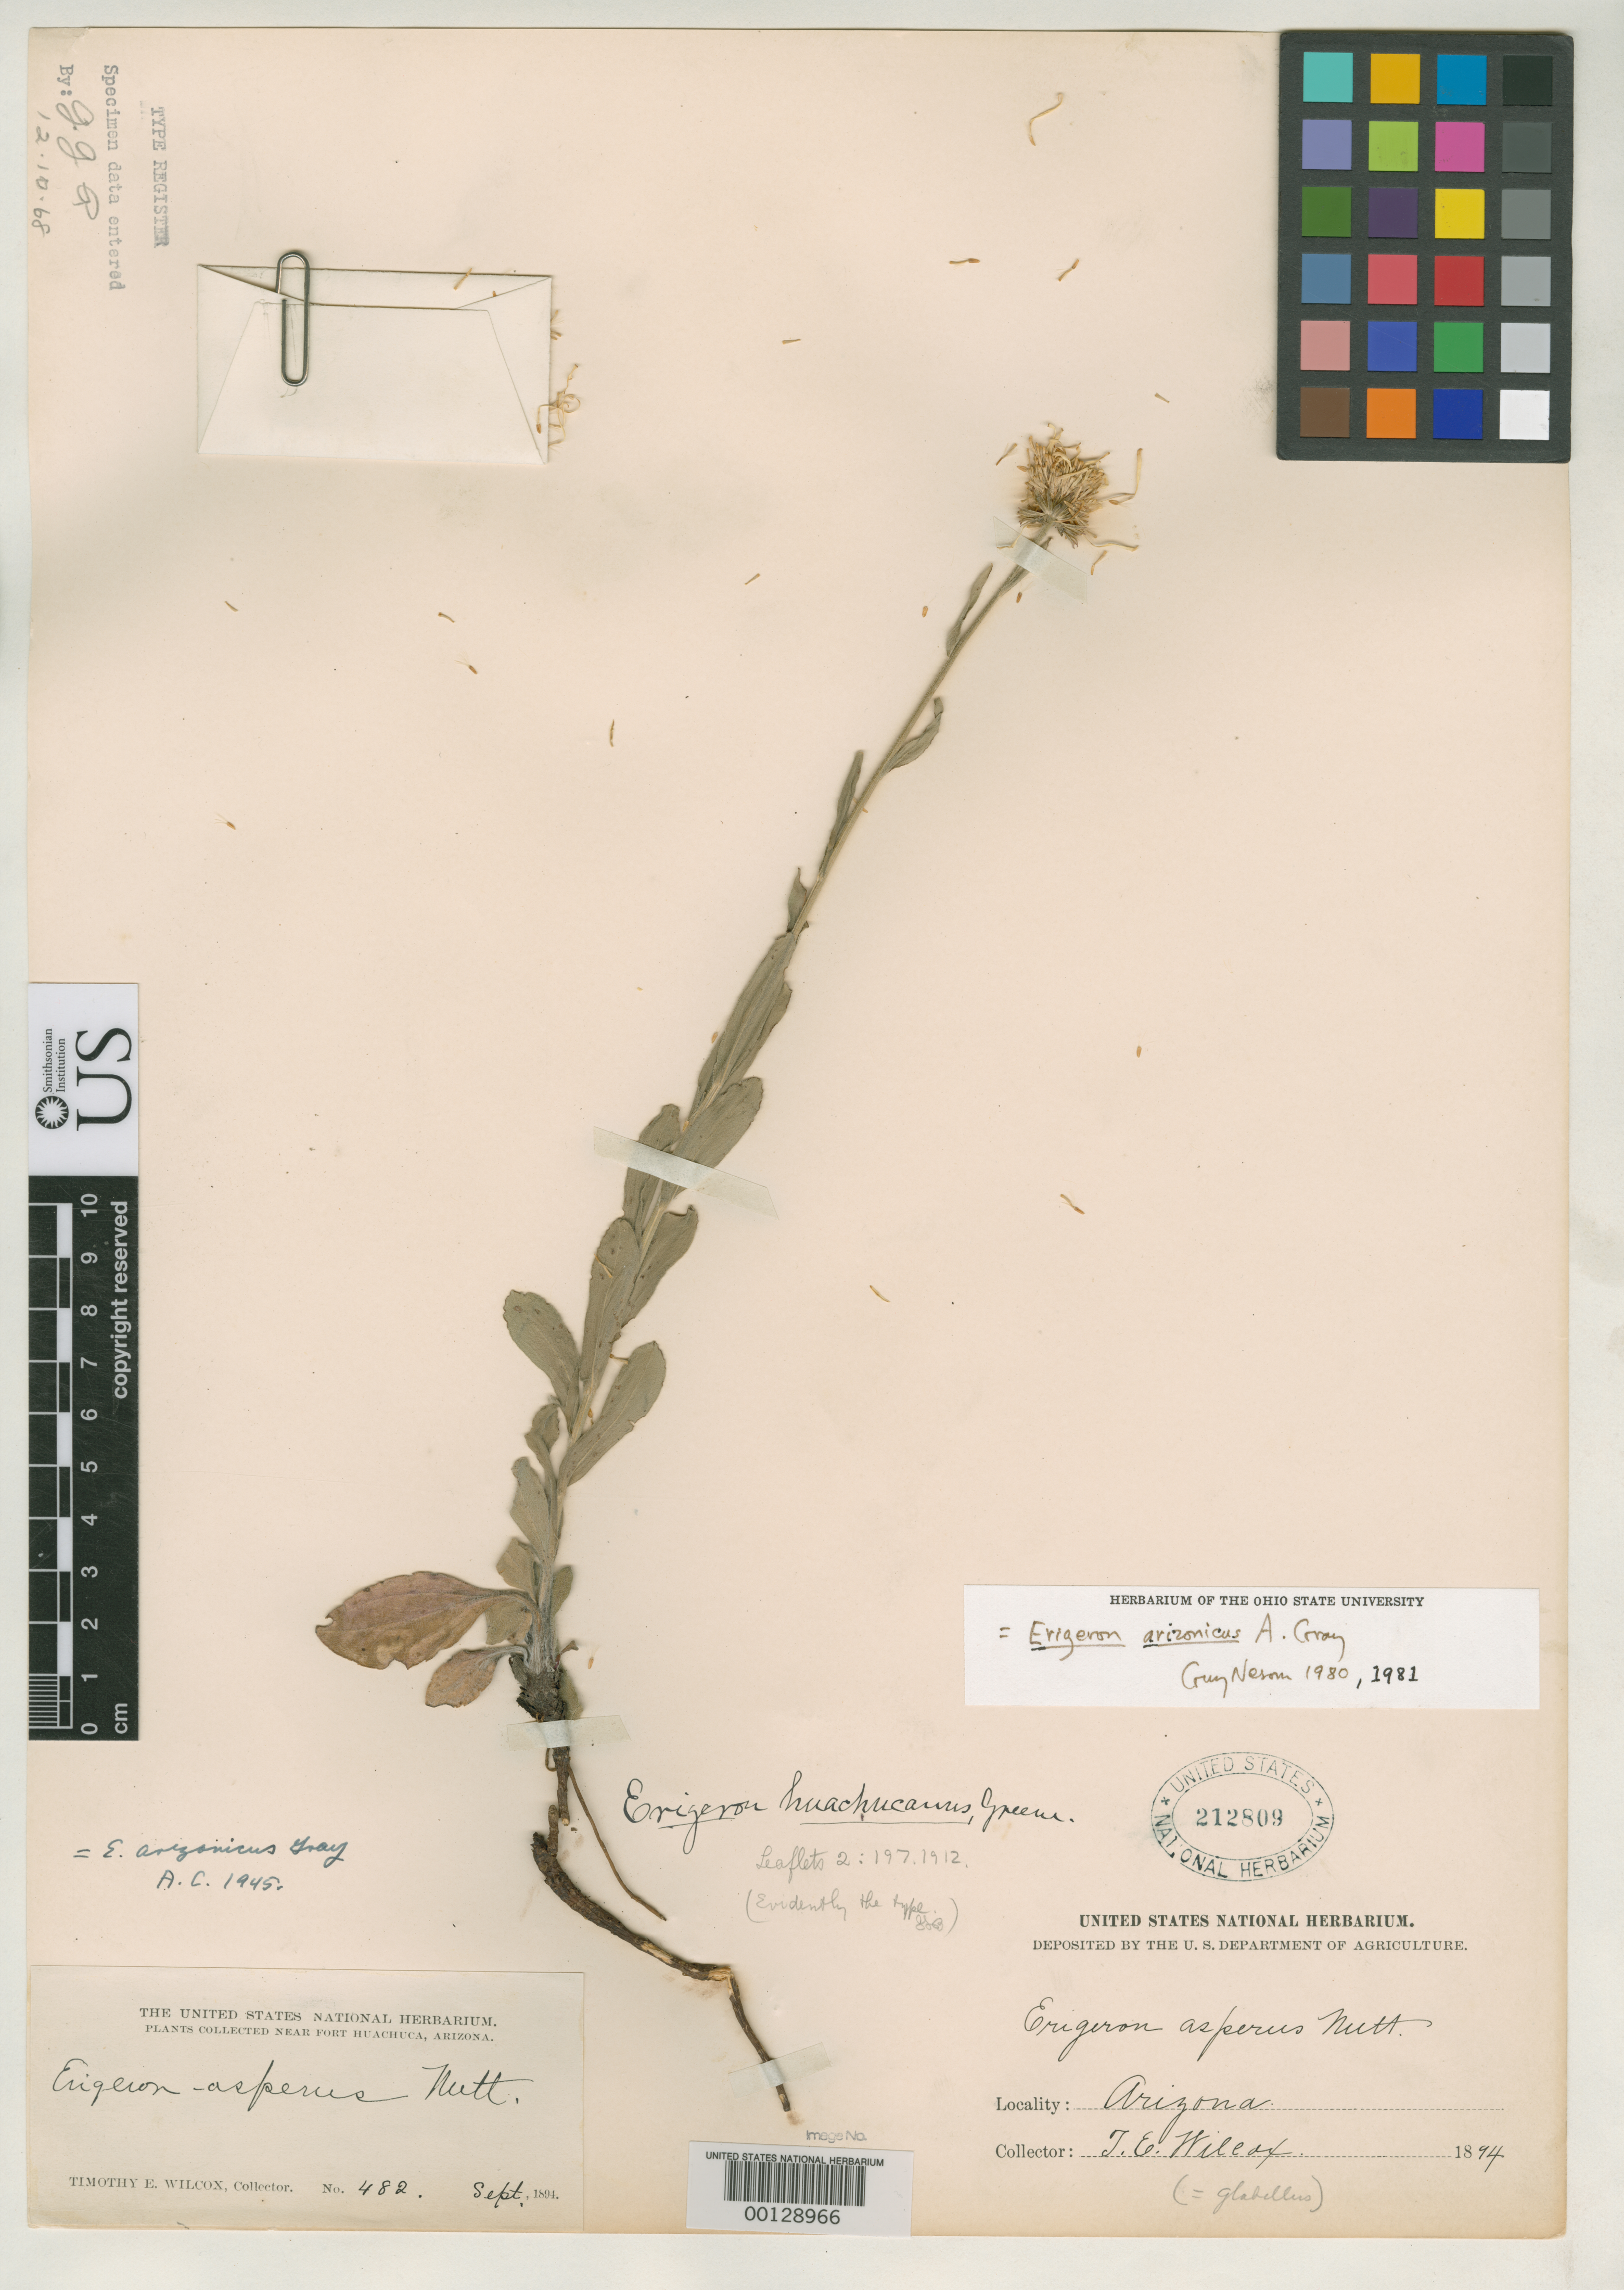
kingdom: Plantae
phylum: Tracheophyta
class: Magnoliopsida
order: Asterales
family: Asteraceae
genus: Erigeron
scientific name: Erigeron huachucanus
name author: Greene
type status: Isotype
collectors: T. E. Wilcox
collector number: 482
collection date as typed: Sep 1894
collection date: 1894-09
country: United States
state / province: Arizona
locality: Near Fort Huachuca.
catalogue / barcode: US 212809